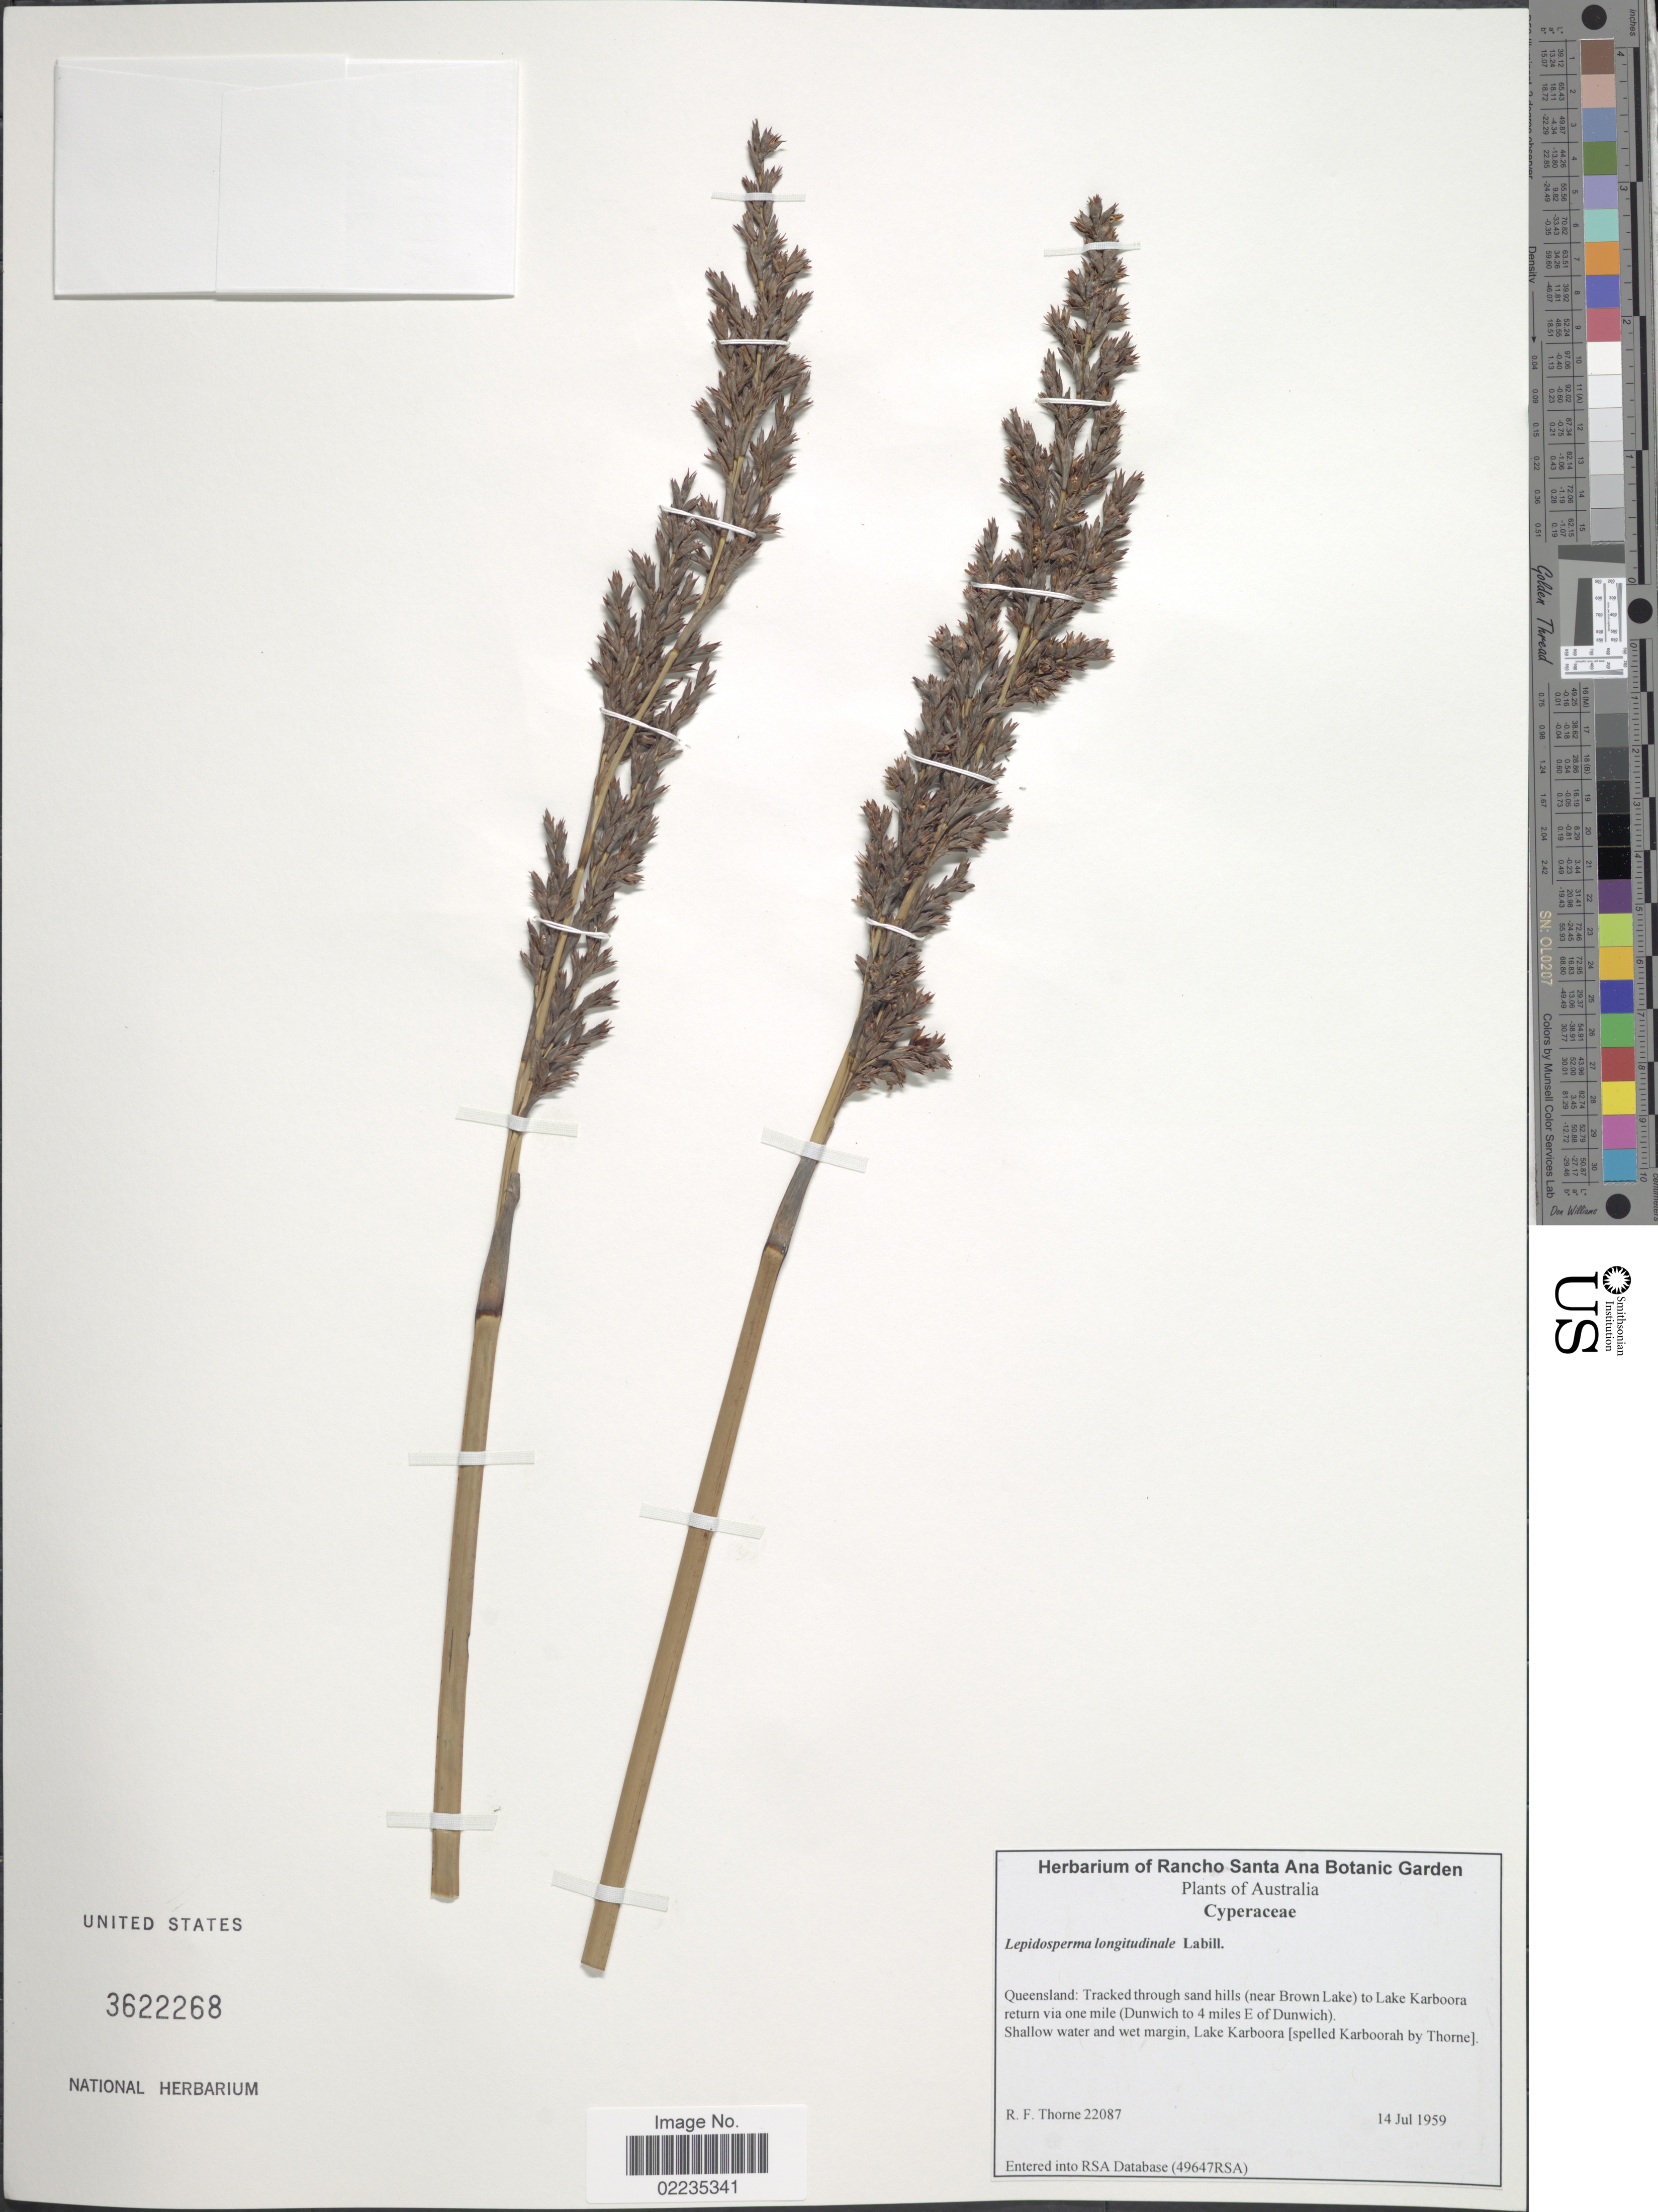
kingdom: Plantae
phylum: Tracheophyta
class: Liliopsida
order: Poales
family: Cyperaceae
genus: Lepidosperma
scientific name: Lepidosperma longitudinale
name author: Labill.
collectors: R. F. Thorne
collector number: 22087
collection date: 1959-07-14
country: Australia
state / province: Queensland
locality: Tracked through sand hills (near Brown Lake) to Lake Karboora return via one mile (Dunwich to 4 miles E of Dunwich)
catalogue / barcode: US 3622268